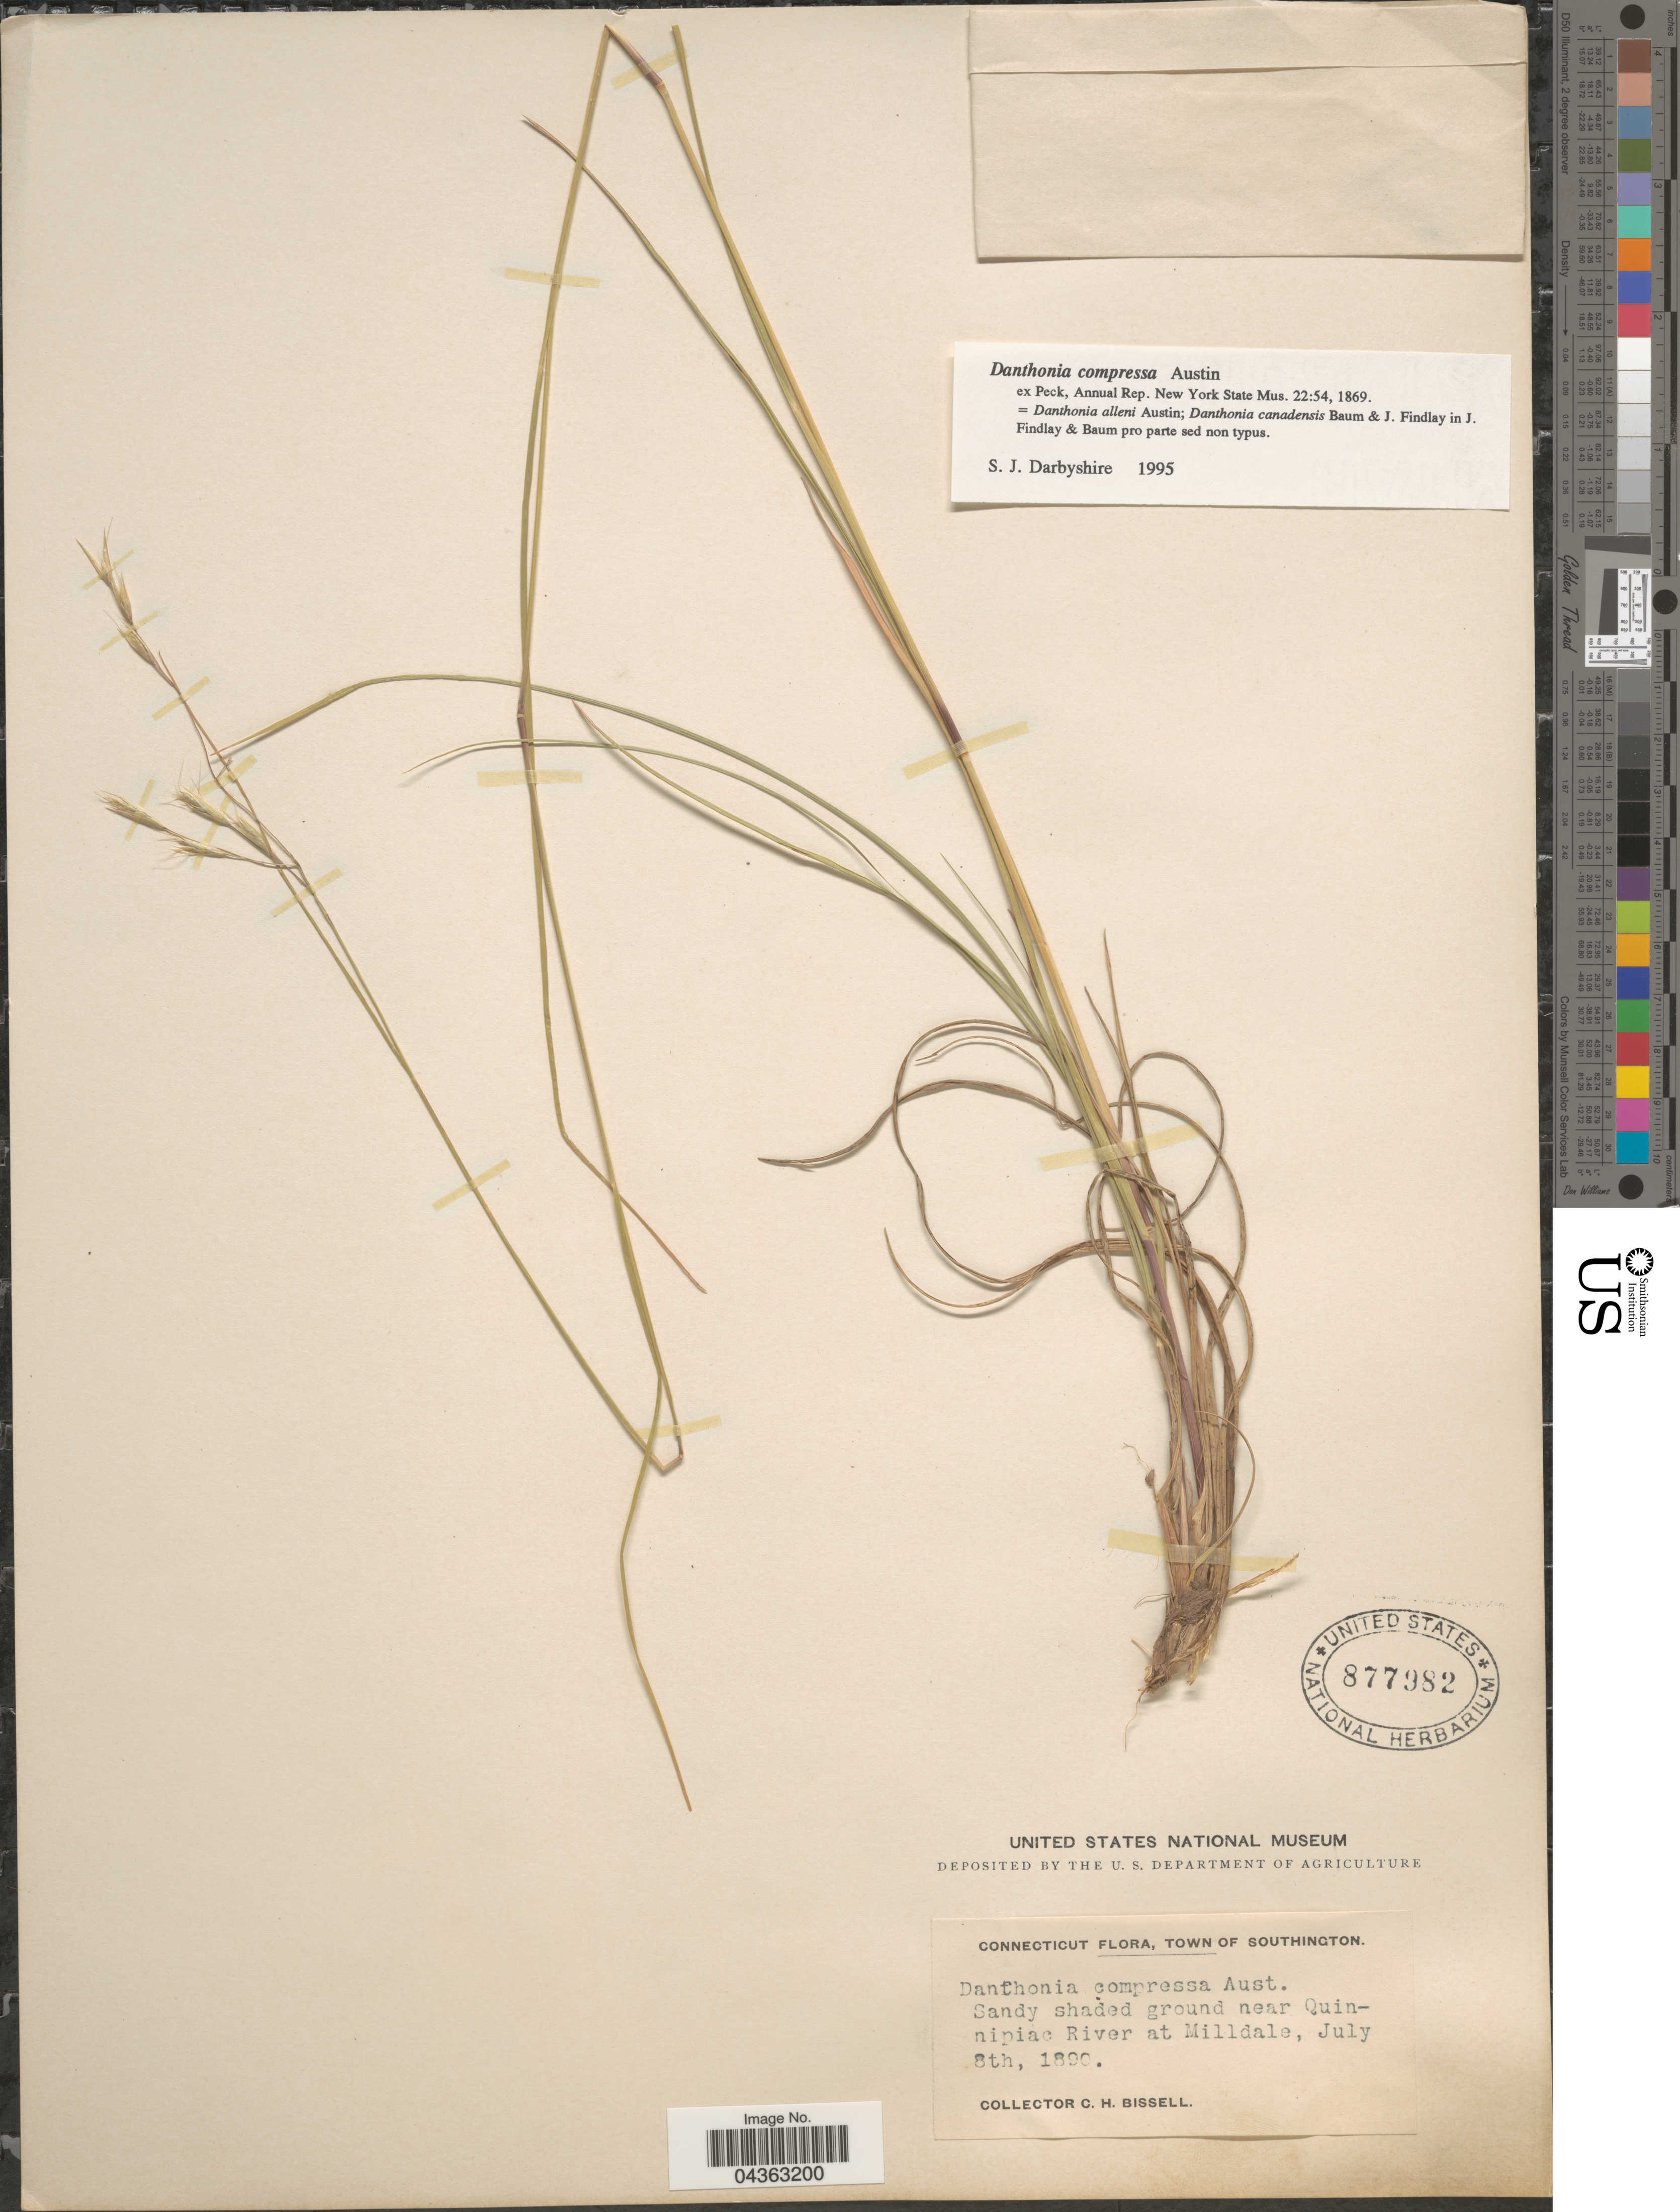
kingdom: Plantae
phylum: Tracheophyta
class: Liliopsida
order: Poales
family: Poaceae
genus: Danthonia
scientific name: Danthonia compressa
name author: Austin in F. Peck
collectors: C. Bissell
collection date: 1890-07-08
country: United States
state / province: Connecticut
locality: Town of Southington. Sandy shaded ground near Quinipiac River at Milldale.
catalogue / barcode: US 877982